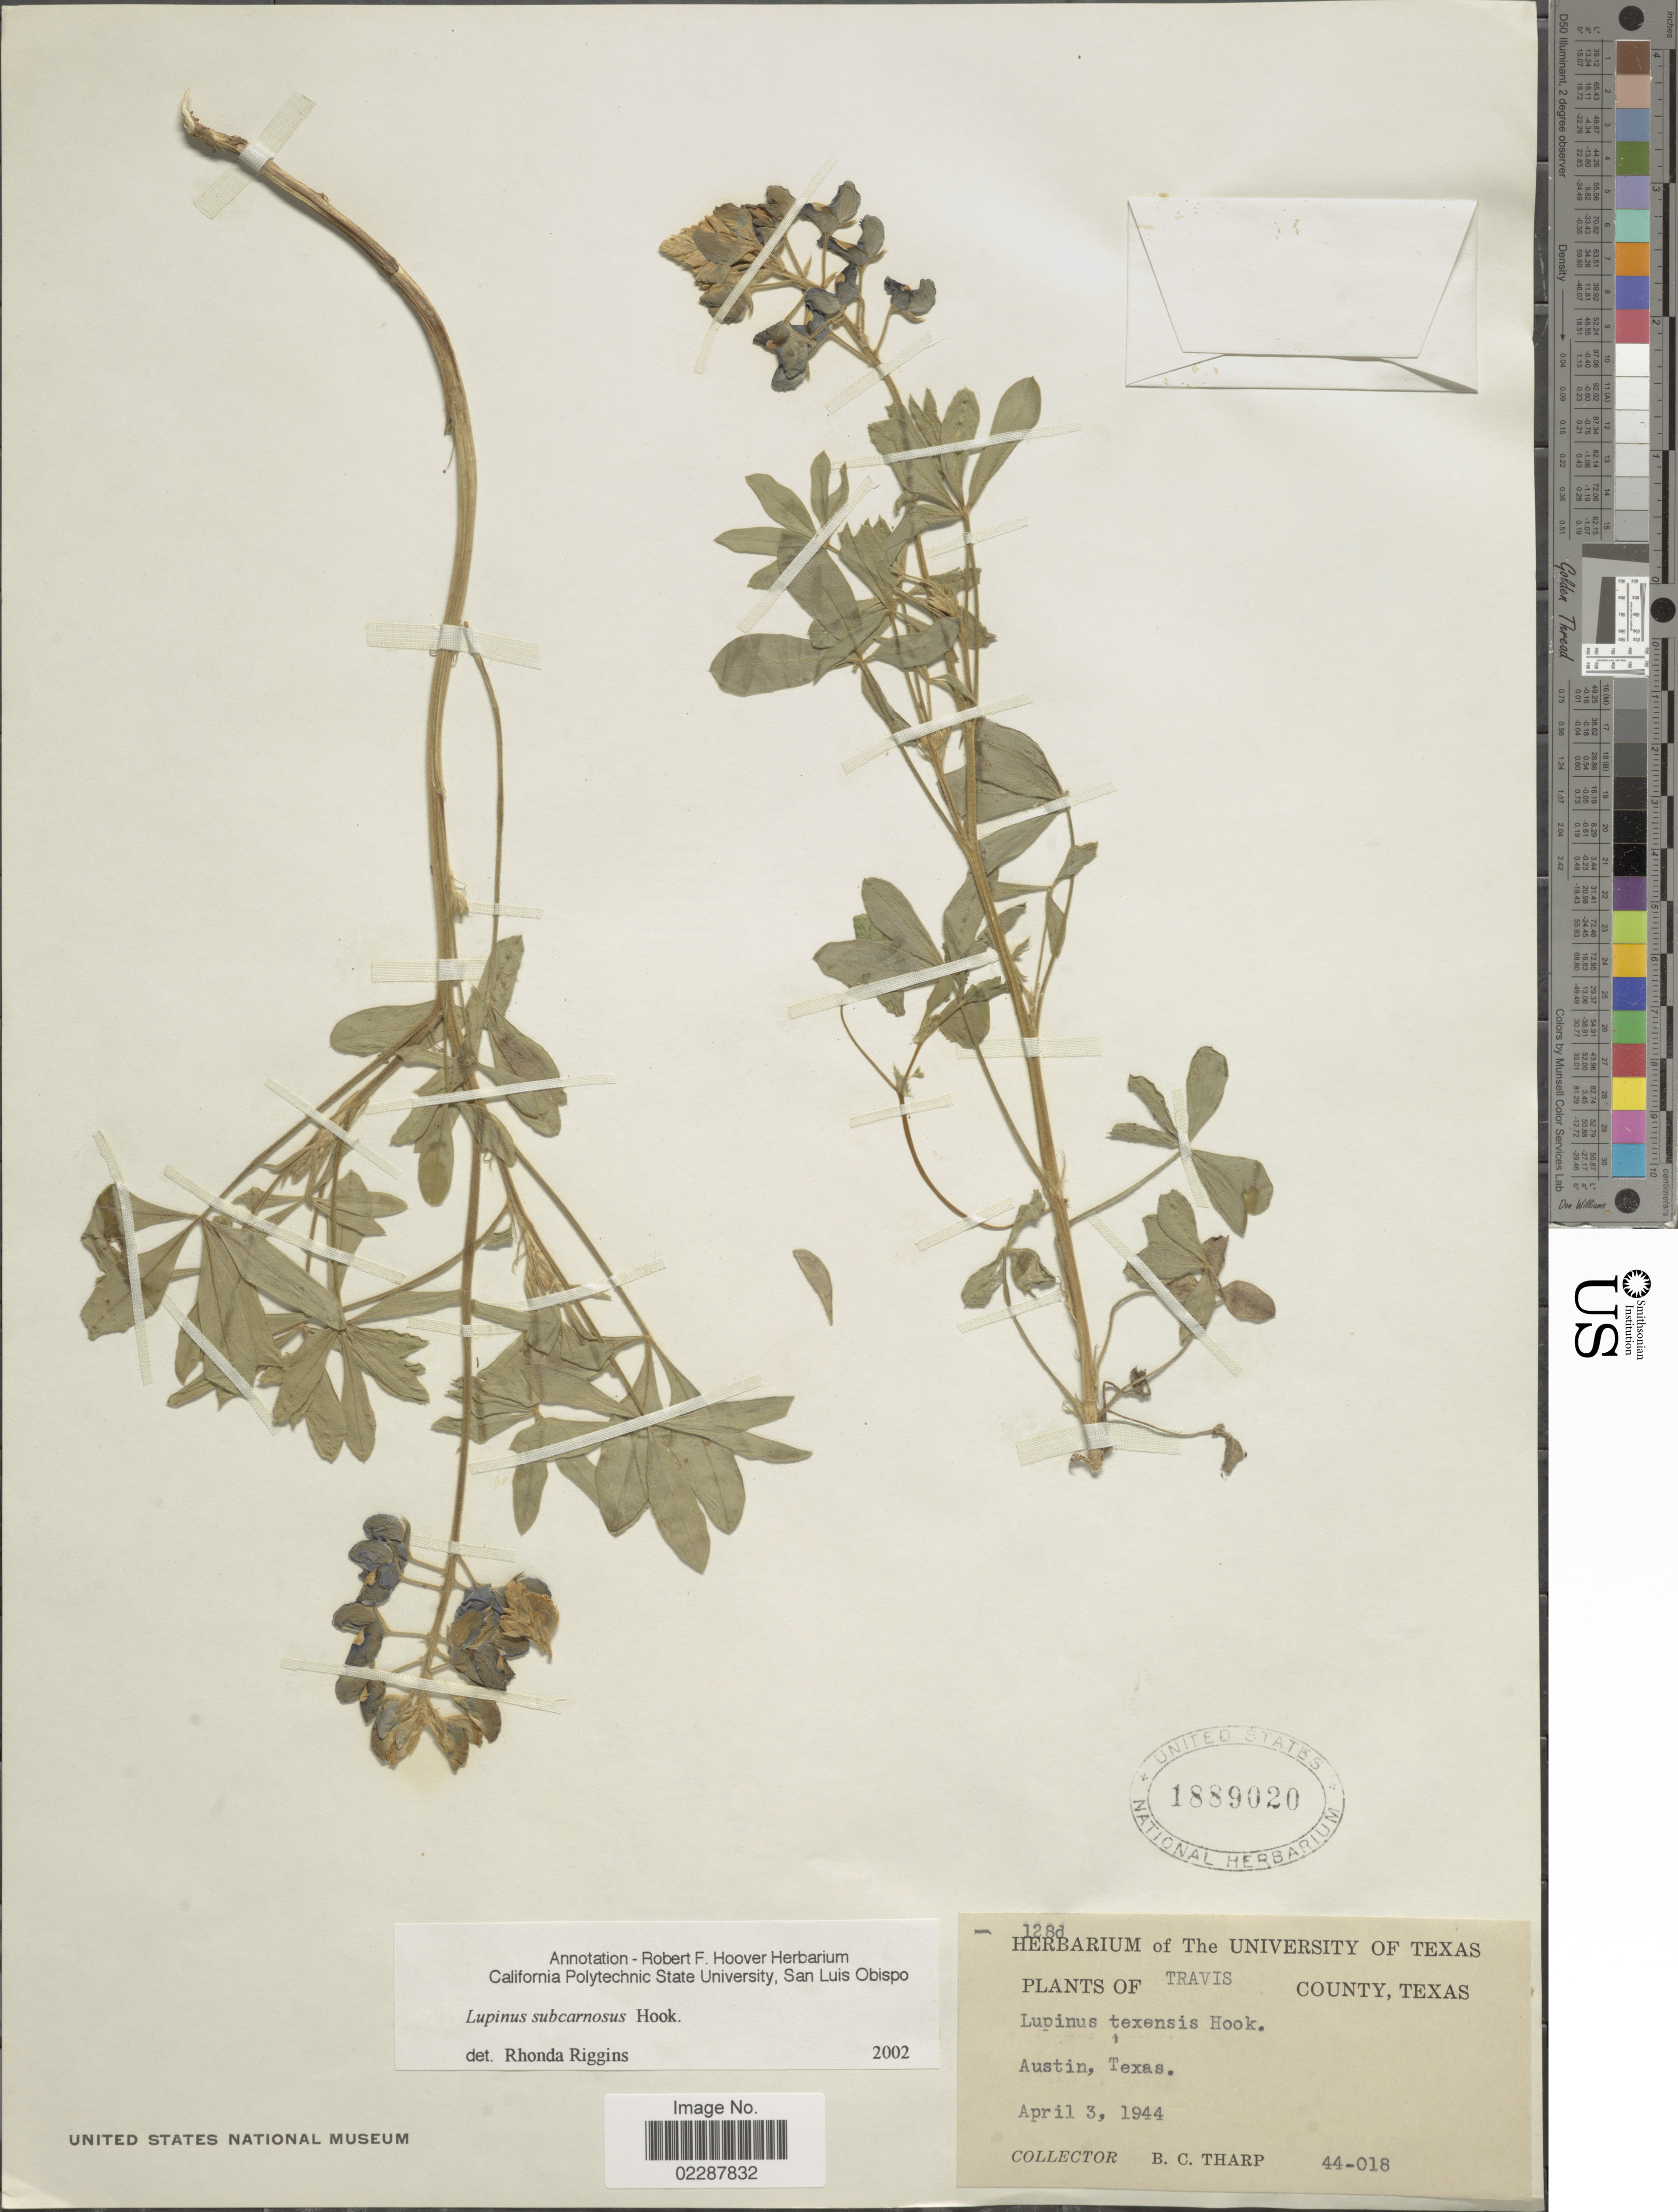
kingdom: Plantae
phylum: Tracheophyta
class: Magnoliopsida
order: Fabales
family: Fabaceae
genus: Lupinus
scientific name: Lupinus subcarnosus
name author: Hook.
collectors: B. C. Tharp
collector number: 44-018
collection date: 1944-04-03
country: United States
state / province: Texas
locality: Travis County, Austin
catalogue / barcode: US 1889020